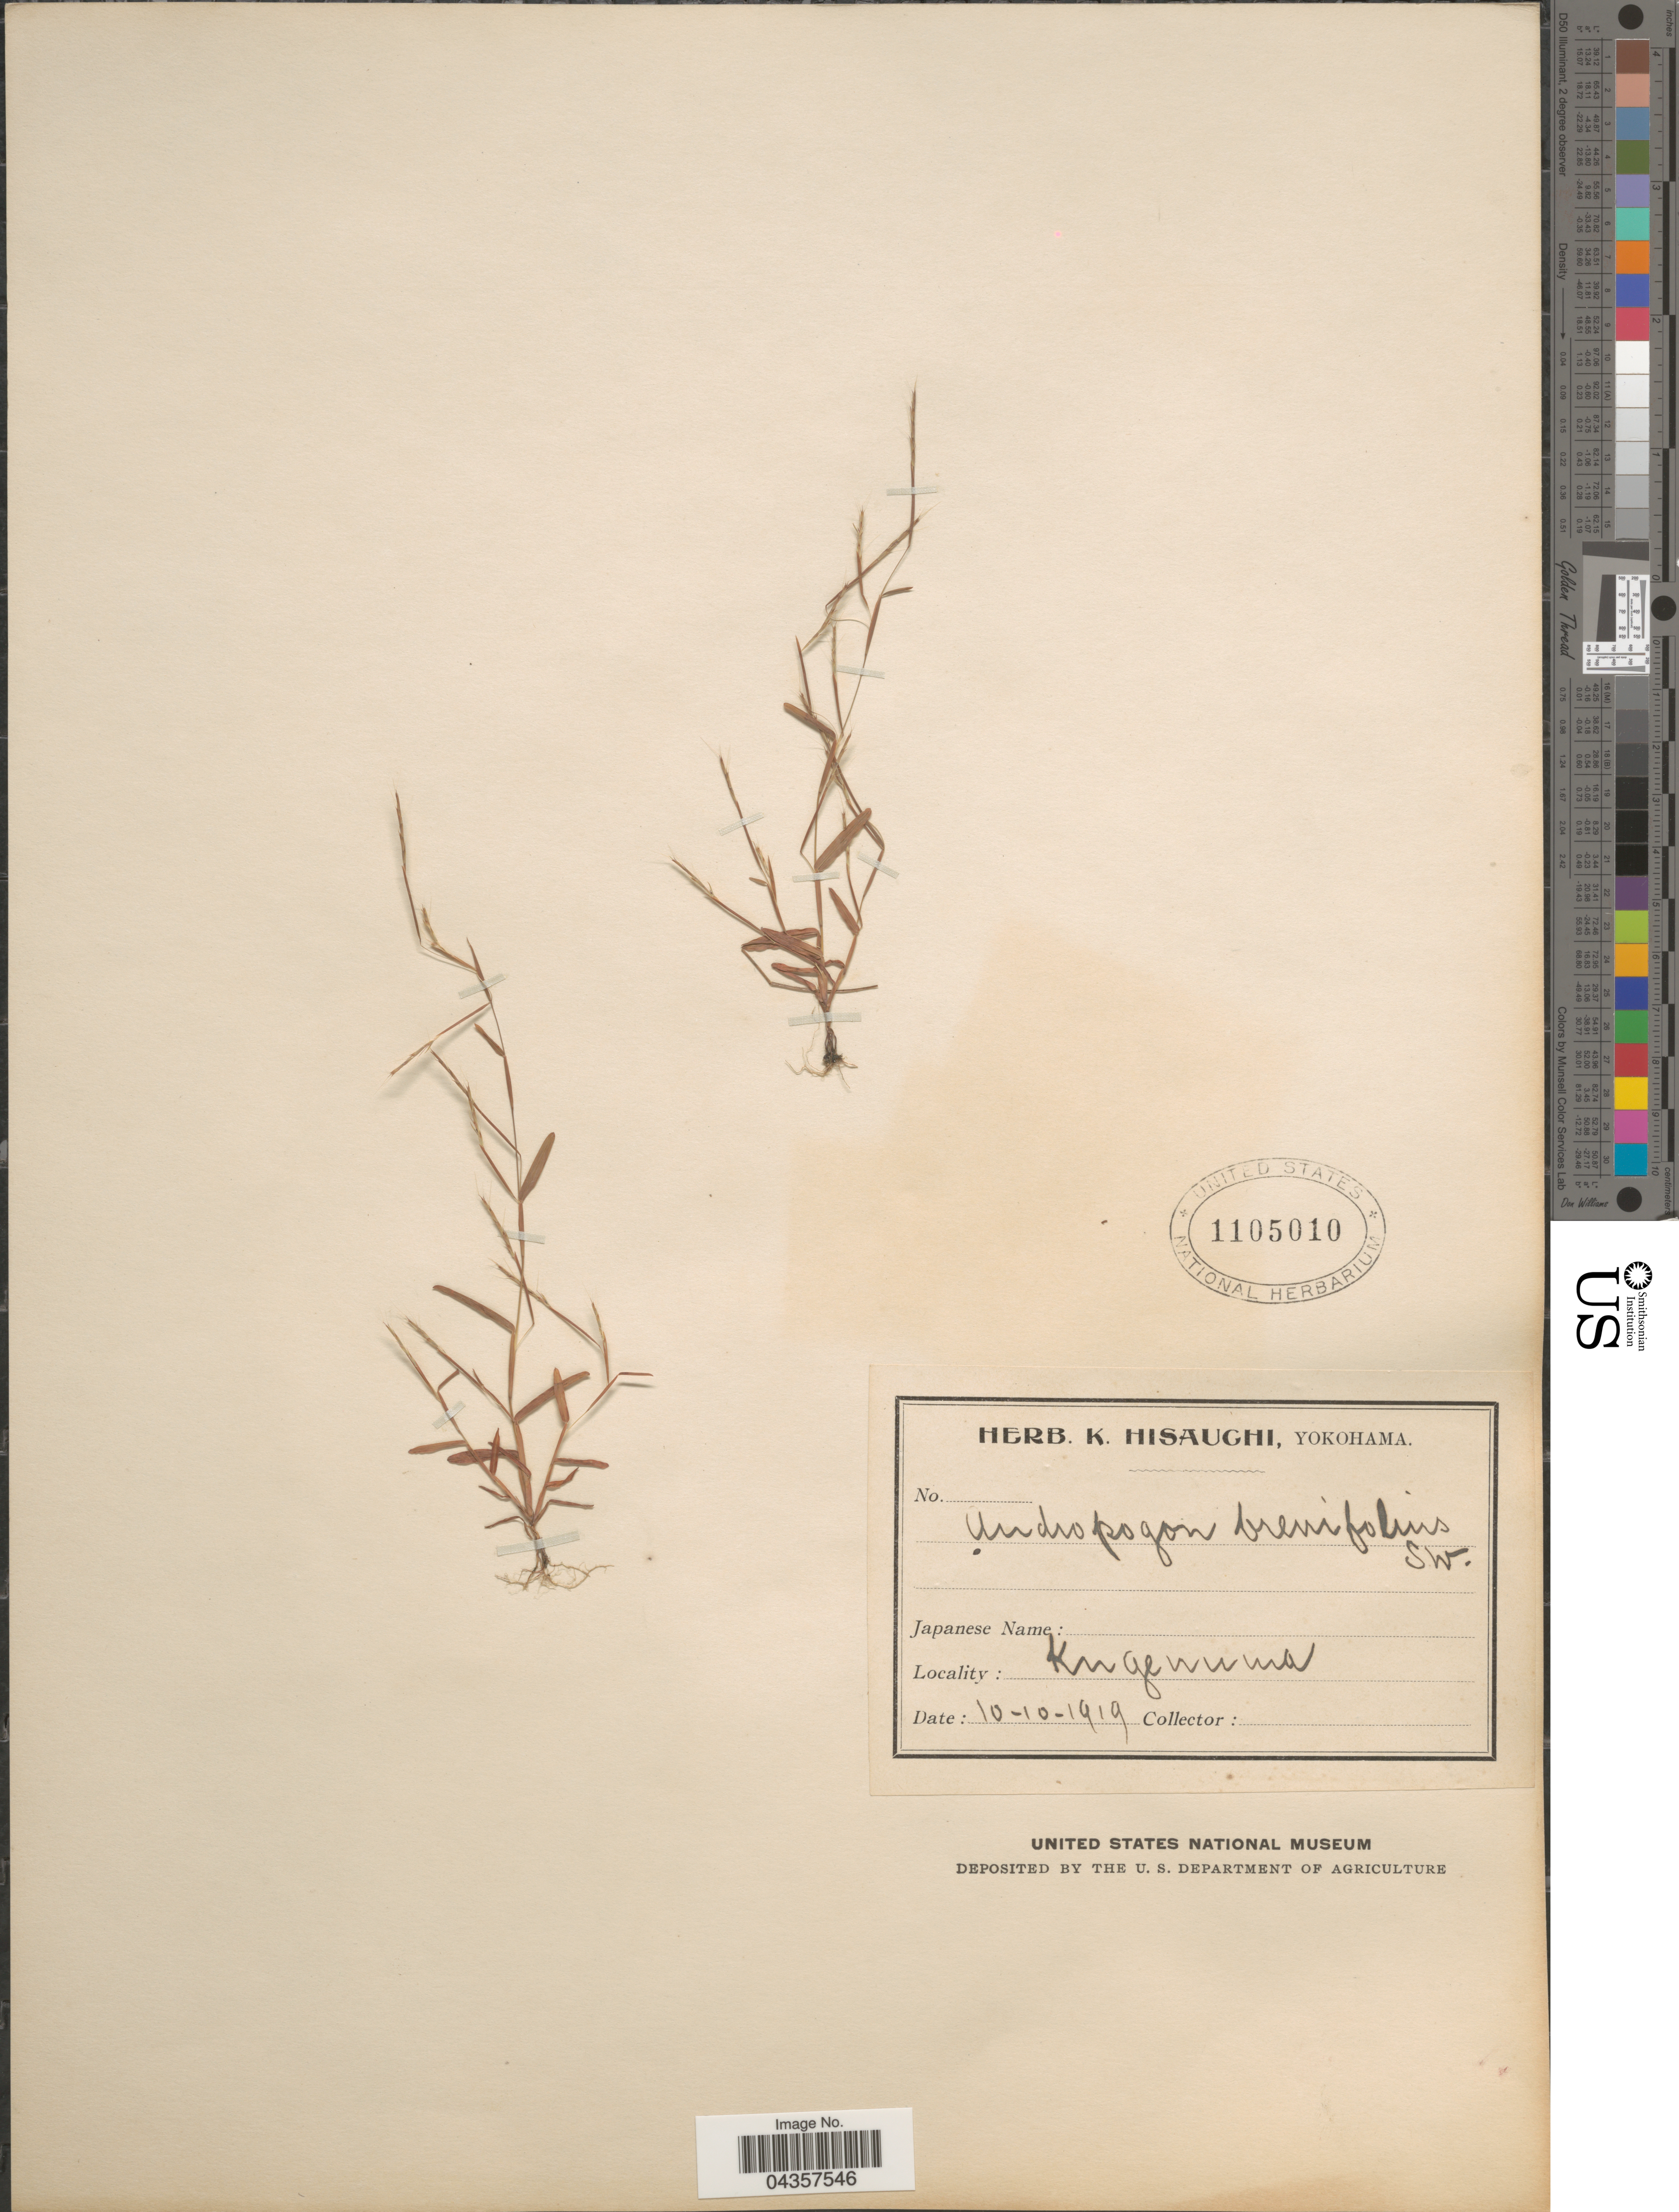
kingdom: Plantae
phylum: Tracheophyta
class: Liliopsida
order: Poales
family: Poaceae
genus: Schizachyrium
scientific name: Schizachyrium sp.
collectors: ex herb. Hisaughi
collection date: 1919-10-10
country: Japan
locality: Kugenuma.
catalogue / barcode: US 1105010